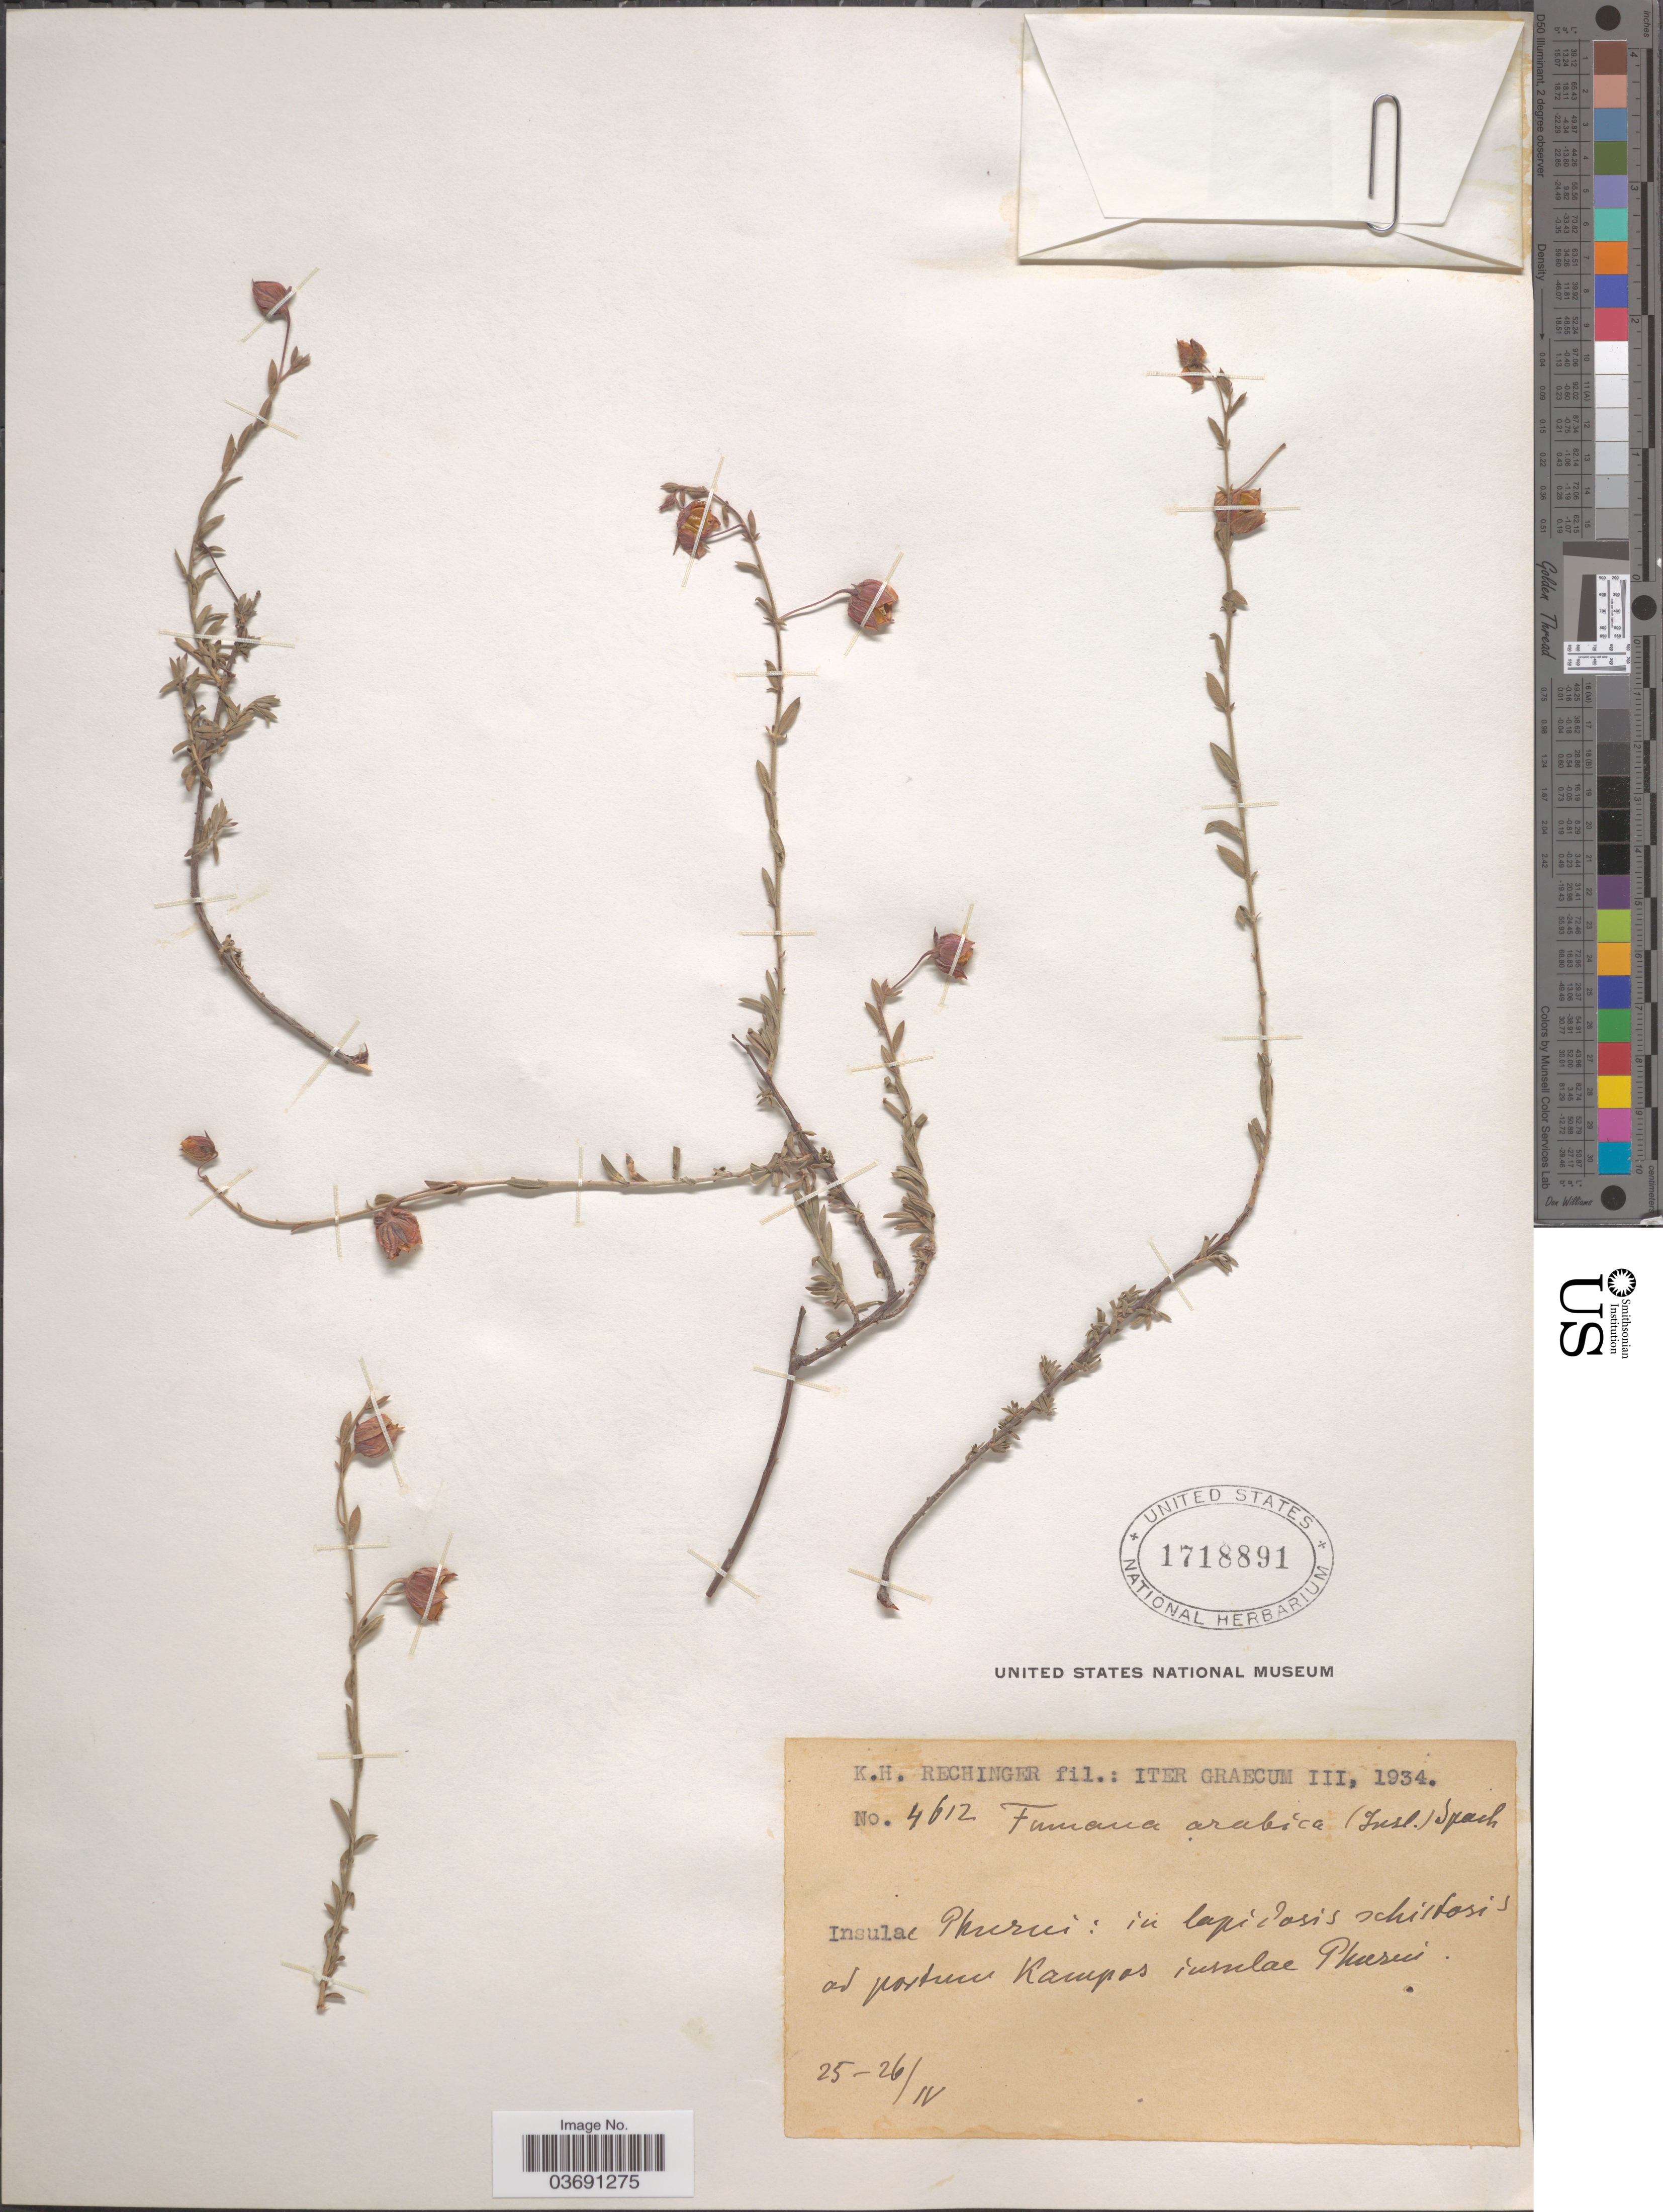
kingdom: Plantae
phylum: Tracheophyta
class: Magnoliopsida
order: Malvales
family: Cistaceae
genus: Fumana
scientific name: Fumana arabica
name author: (L.) Spach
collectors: K. H. Rechinger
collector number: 4612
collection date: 1934-04-25/1934-04-26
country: Greece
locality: Iter Graecum III. Insulae Phurni: in lapidosis schistosis ad portum Kampos insulae Phurni.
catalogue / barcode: US 1718891